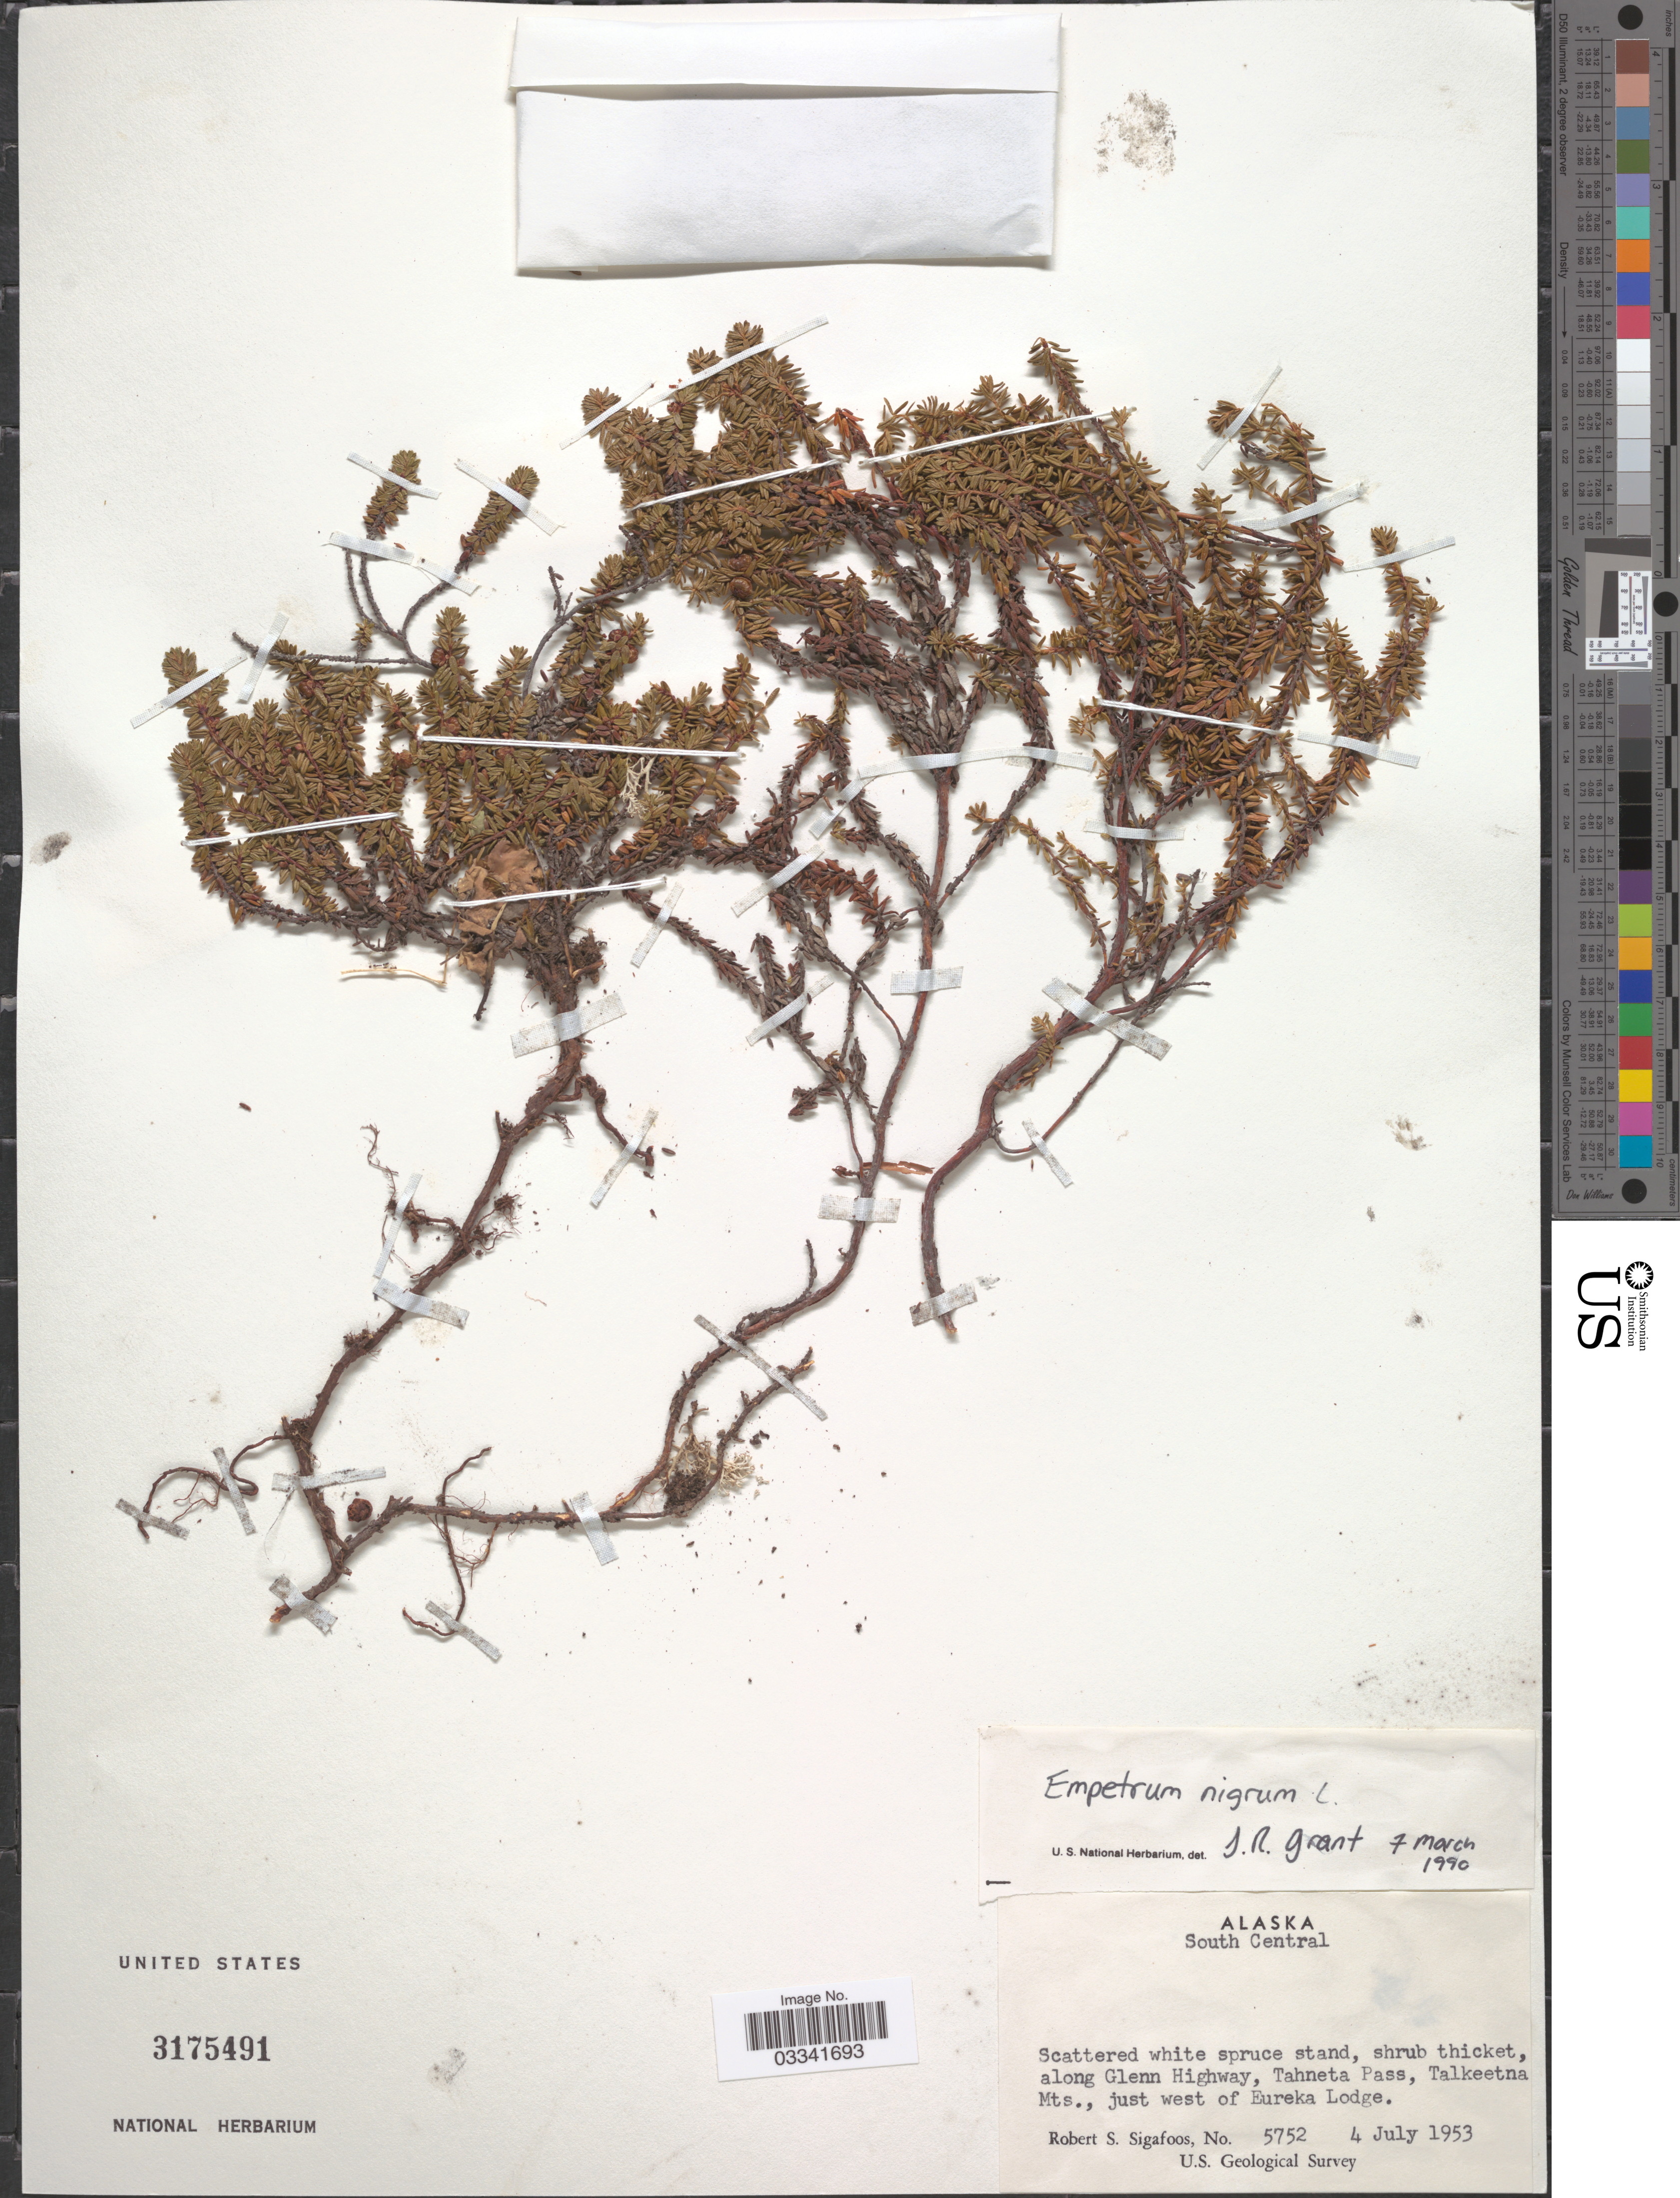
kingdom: Plantae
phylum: Tracheophyta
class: Magnoliopsida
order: Ericales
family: Ericaceae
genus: Empetrum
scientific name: Empetrum nigrum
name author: L.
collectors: R. Sigafoos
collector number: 5752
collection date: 1953-07-04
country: United States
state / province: Alaska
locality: South Central. Along Glenn Highway, Tahneta Pass, Talkeetna Mts., just west of Eureka Lodge.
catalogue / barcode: US 3175491